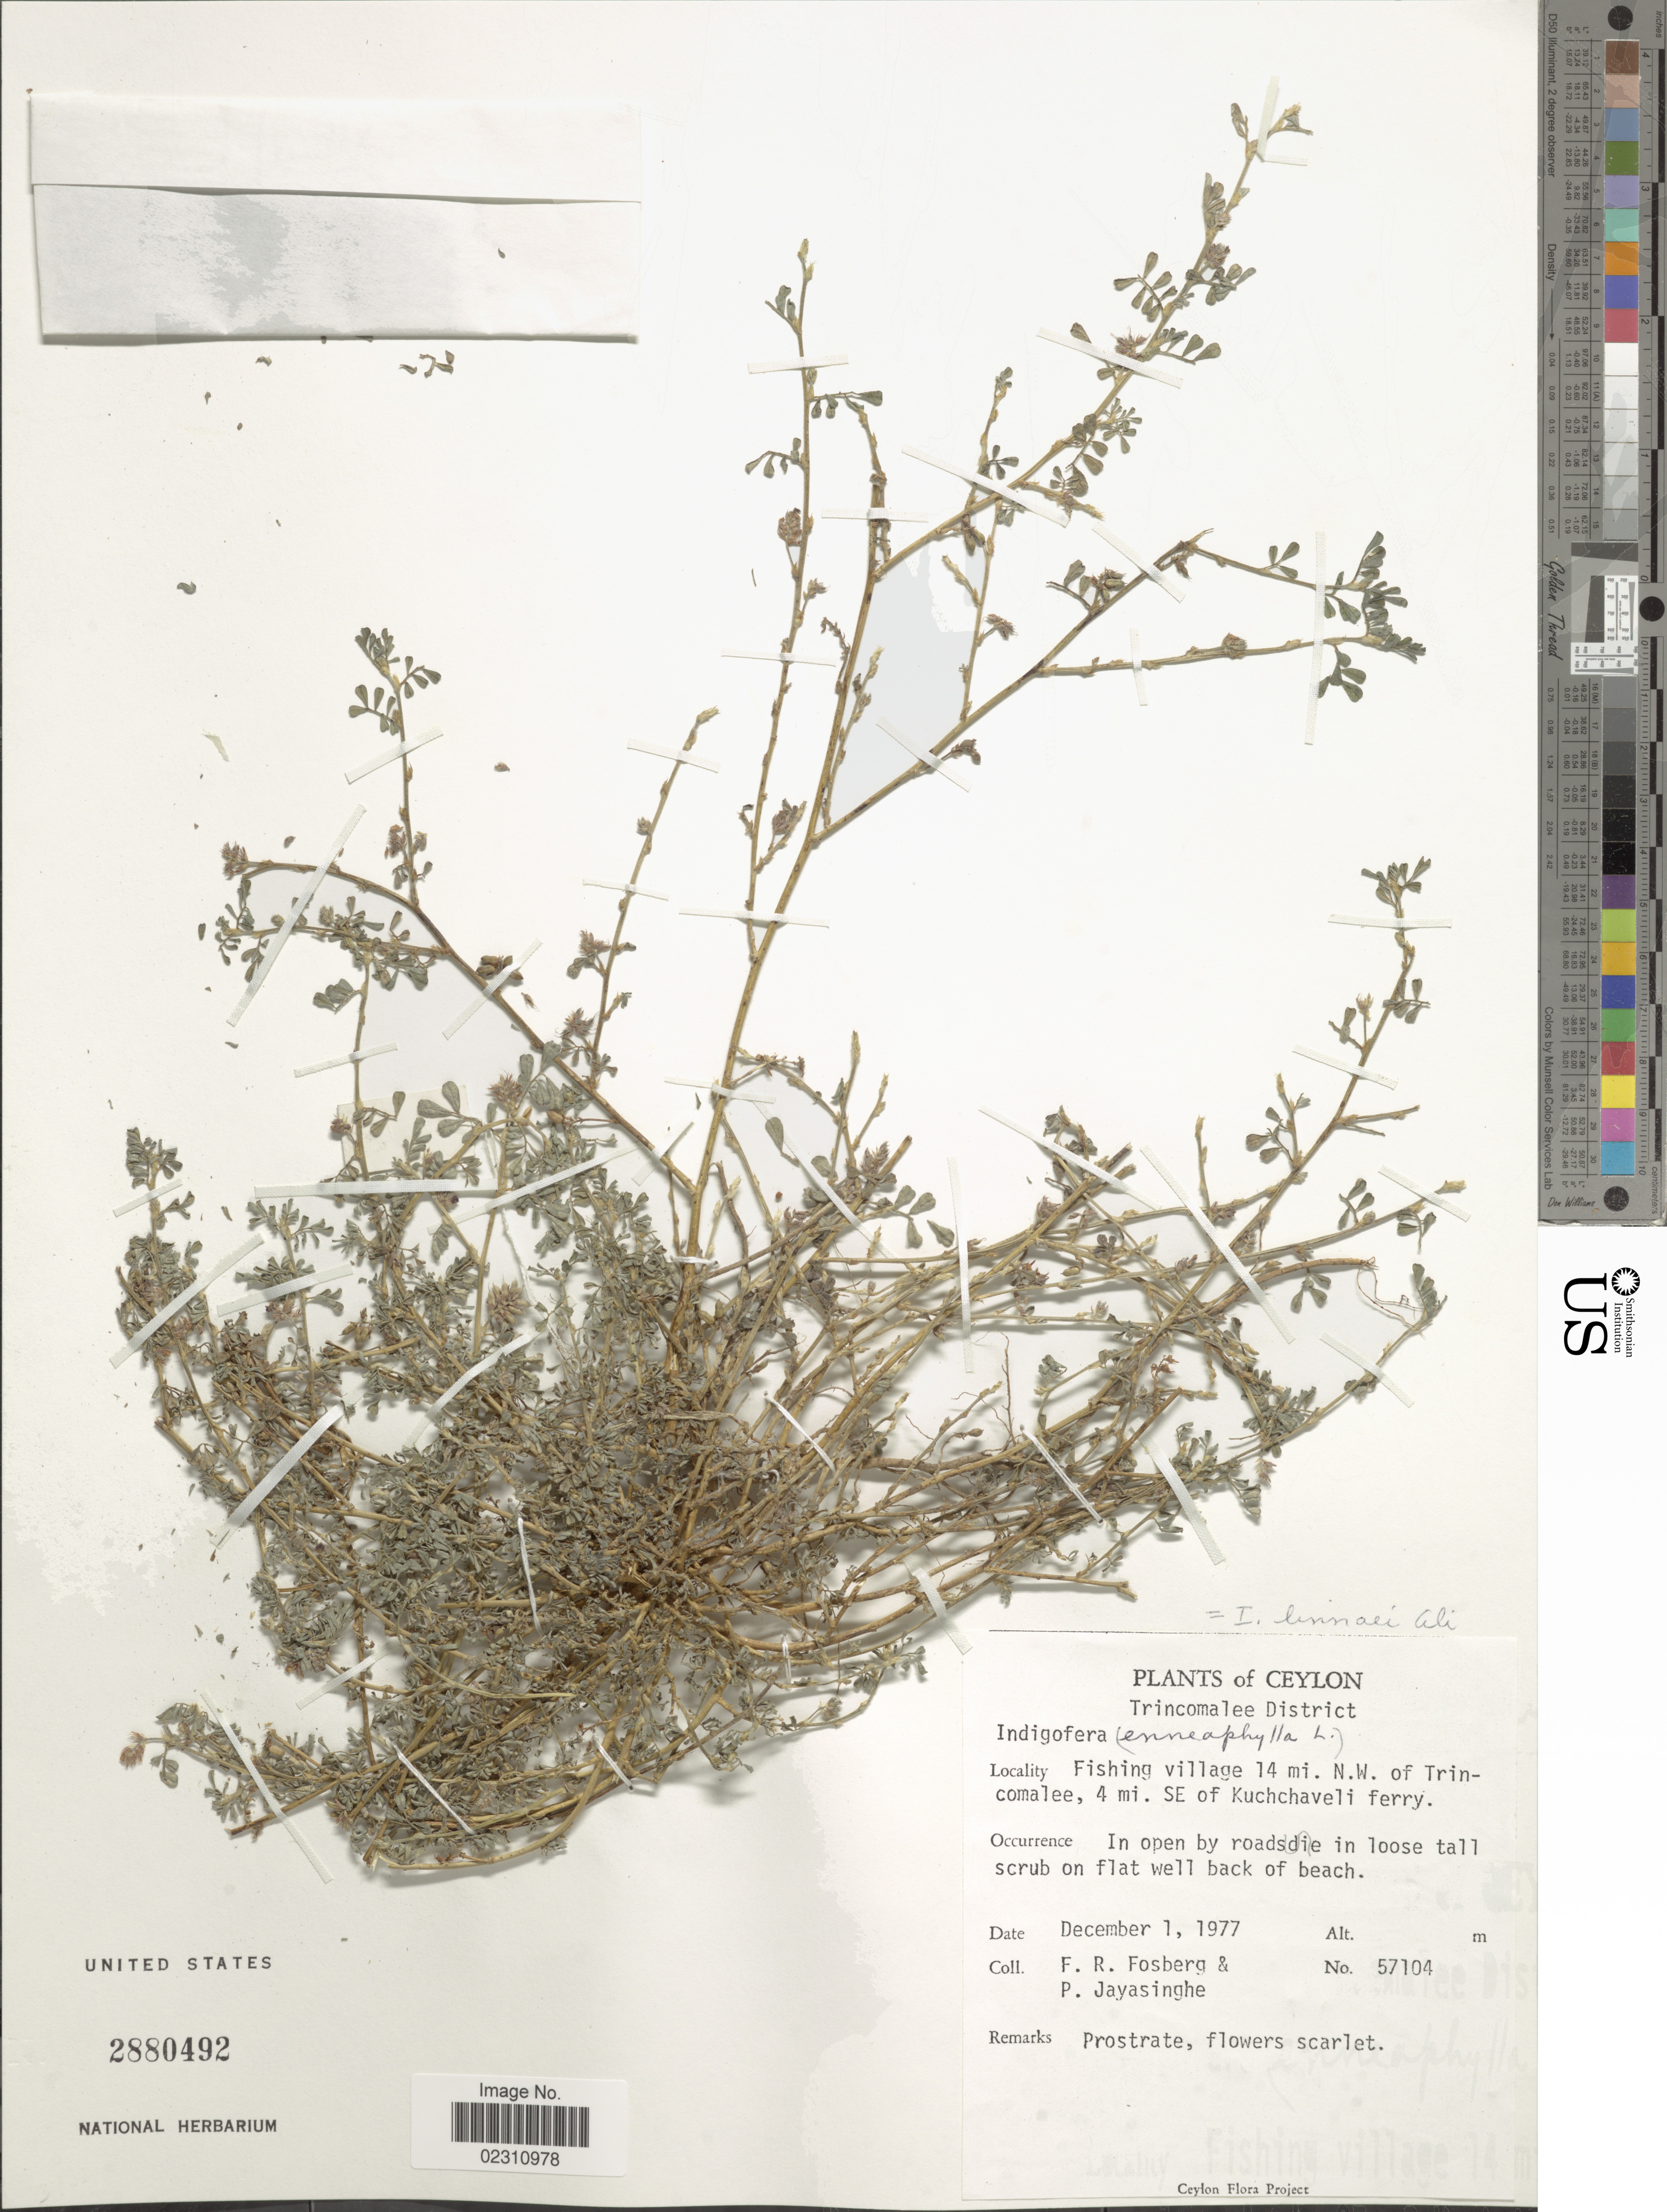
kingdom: Plantae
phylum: Tracheophyta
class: Magnoliopsida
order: Fabales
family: Fabaceae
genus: Indigofera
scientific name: Indigofera linnaei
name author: Ali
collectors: F. R. Fosberg & P. Jayasinghe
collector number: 57104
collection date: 1977-12-01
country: Sri Lanka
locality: Ceylon, Trincomalee District, Fishing village 14 mi N.W. of Trincomalee, 4 mi SE of Kuchchaveli ferry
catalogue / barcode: US 2880492